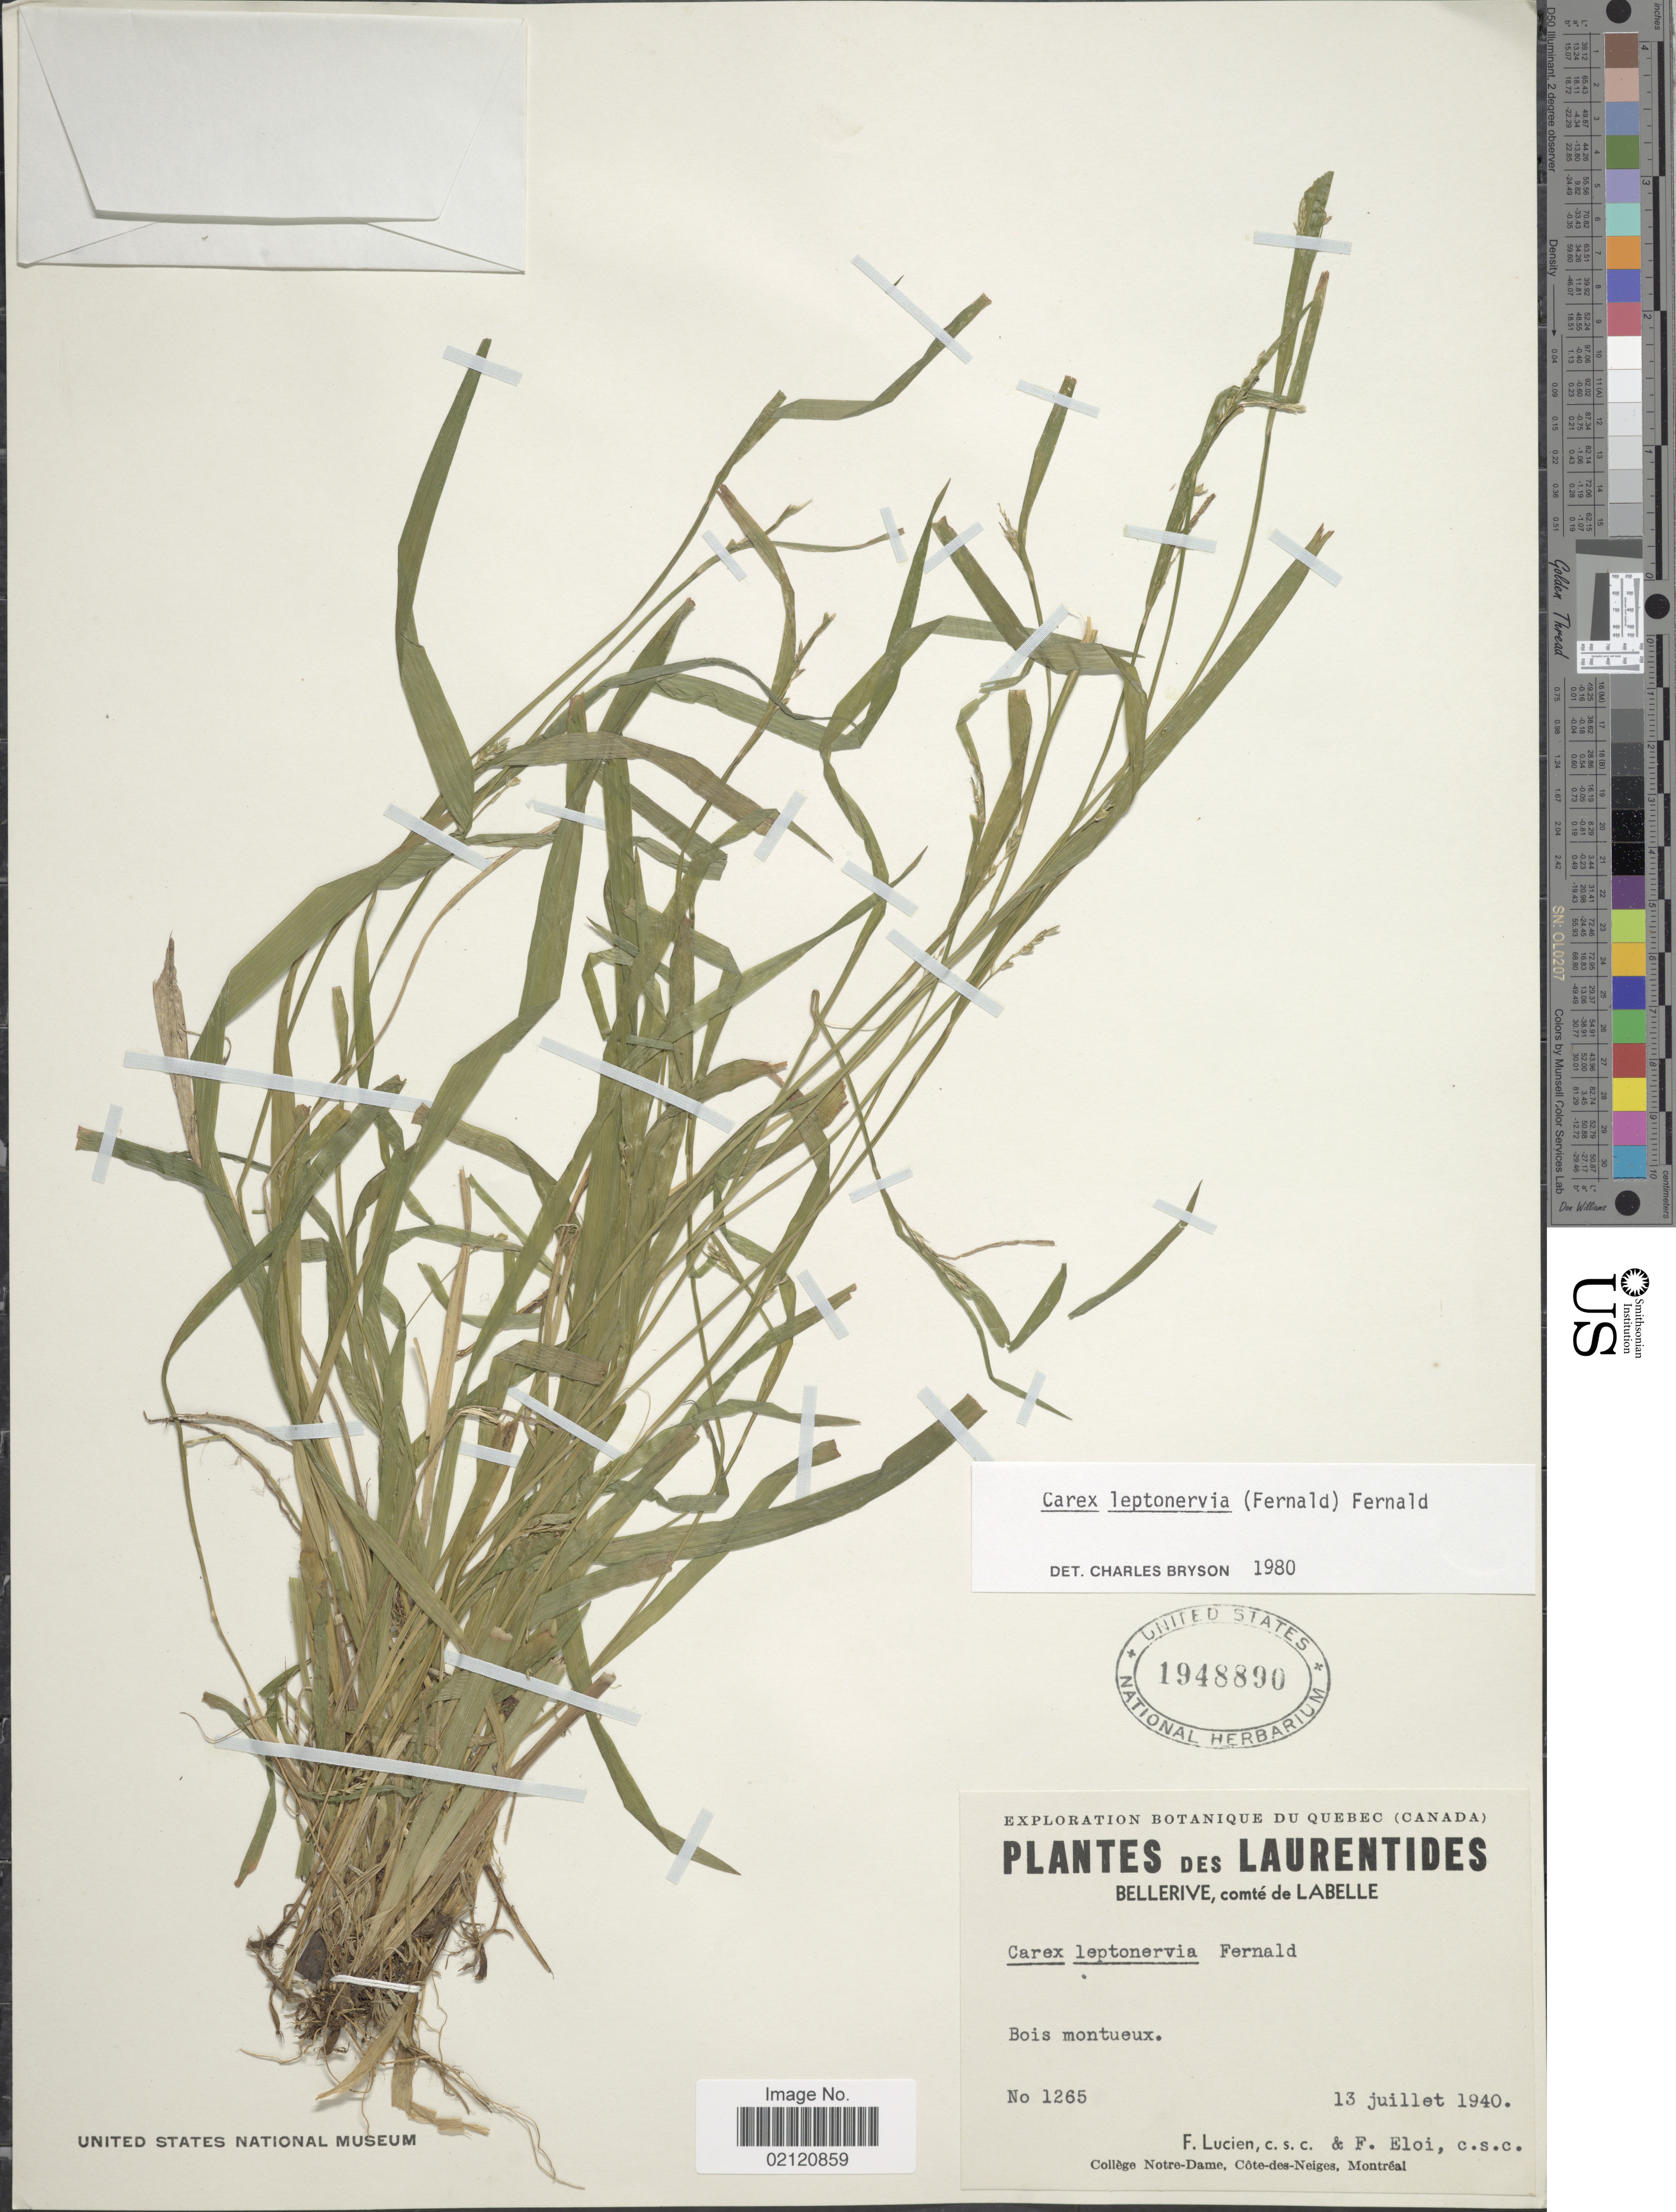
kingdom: Plantae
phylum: Tracheophyta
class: Liliopsida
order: Poales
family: Cyperaceae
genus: Carex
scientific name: Carex leptonervia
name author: (Fernald) Fernald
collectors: F. Lucien & F. Eloi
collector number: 1265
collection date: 1940-07-13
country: Canada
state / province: Quebec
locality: Des Laurentides Bellerive, comte de Labelle, Bois montueux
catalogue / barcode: US 1948890